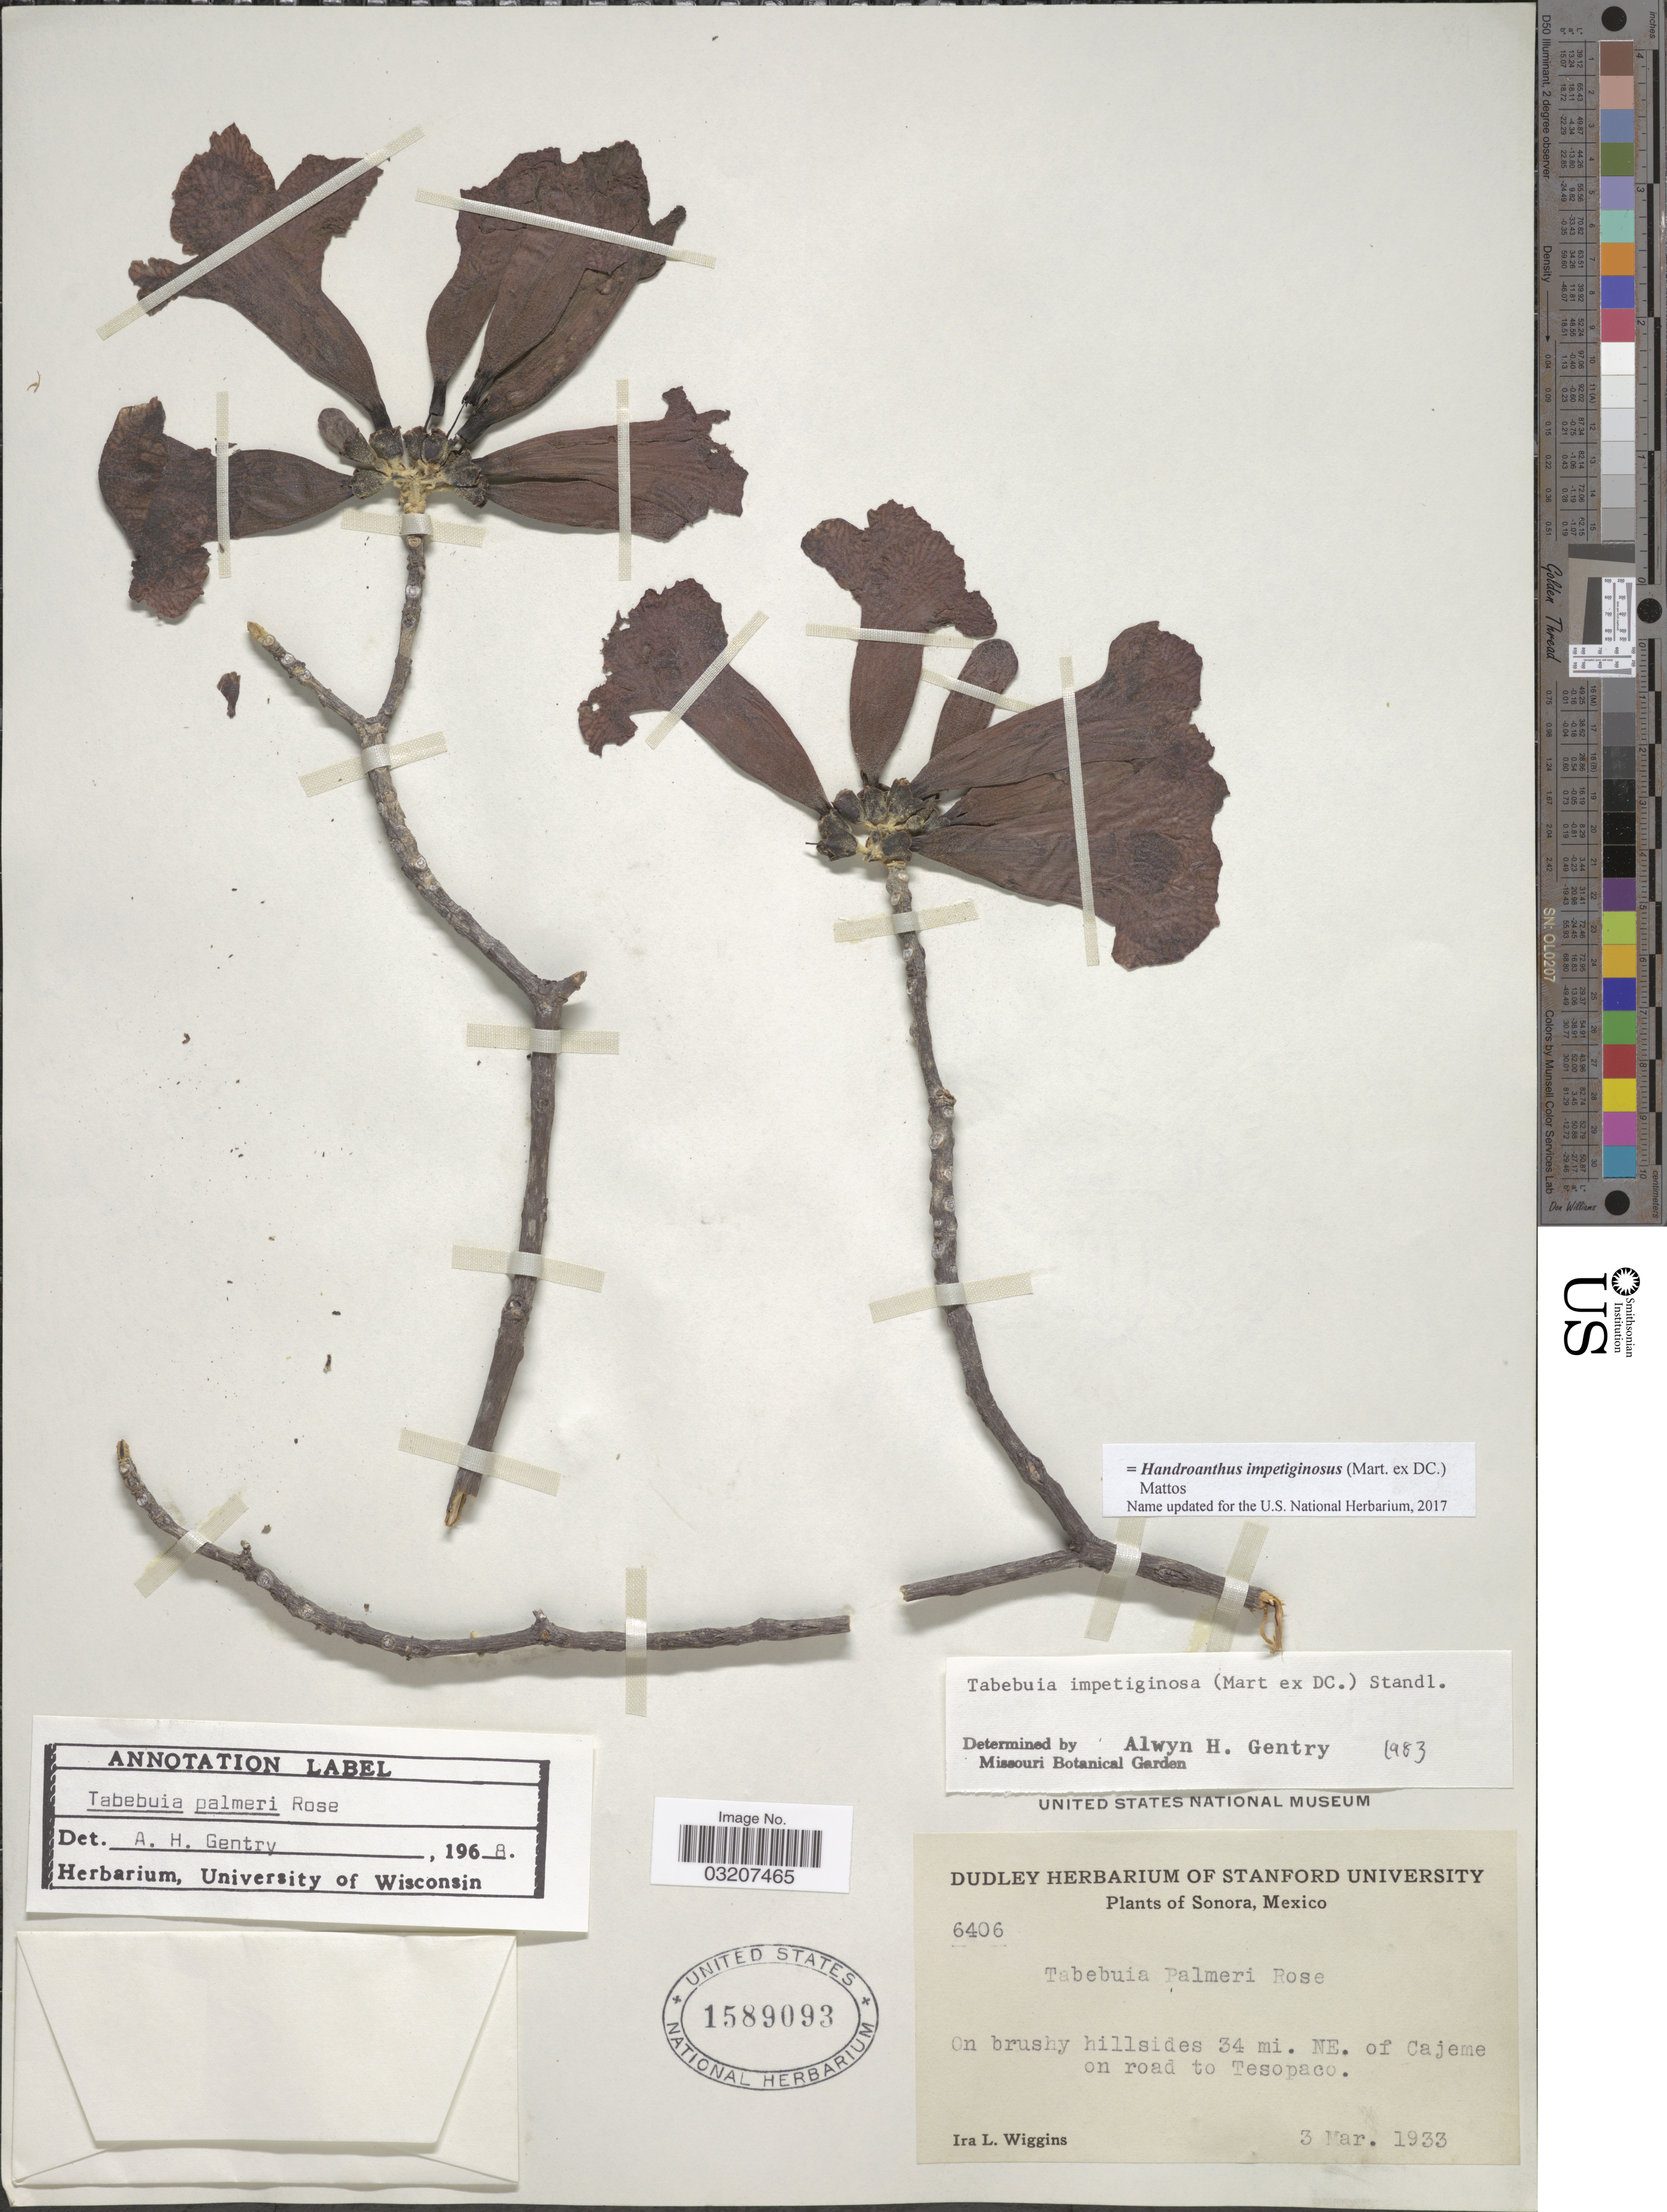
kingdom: Plantae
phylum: Tracheophyta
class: Magnoliopsida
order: Lamiales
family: Bignoniaceae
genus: Handroanthus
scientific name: Handroanthus impetiginosus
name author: (Mart. ex DC.) Mattos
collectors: I. L. Wiggins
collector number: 6406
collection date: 1933-03-03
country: Mexico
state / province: Sonora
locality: On brushy hillsides 34 mi. NE. of Cajeme on road to Tesopaco.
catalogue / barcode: US 1589093